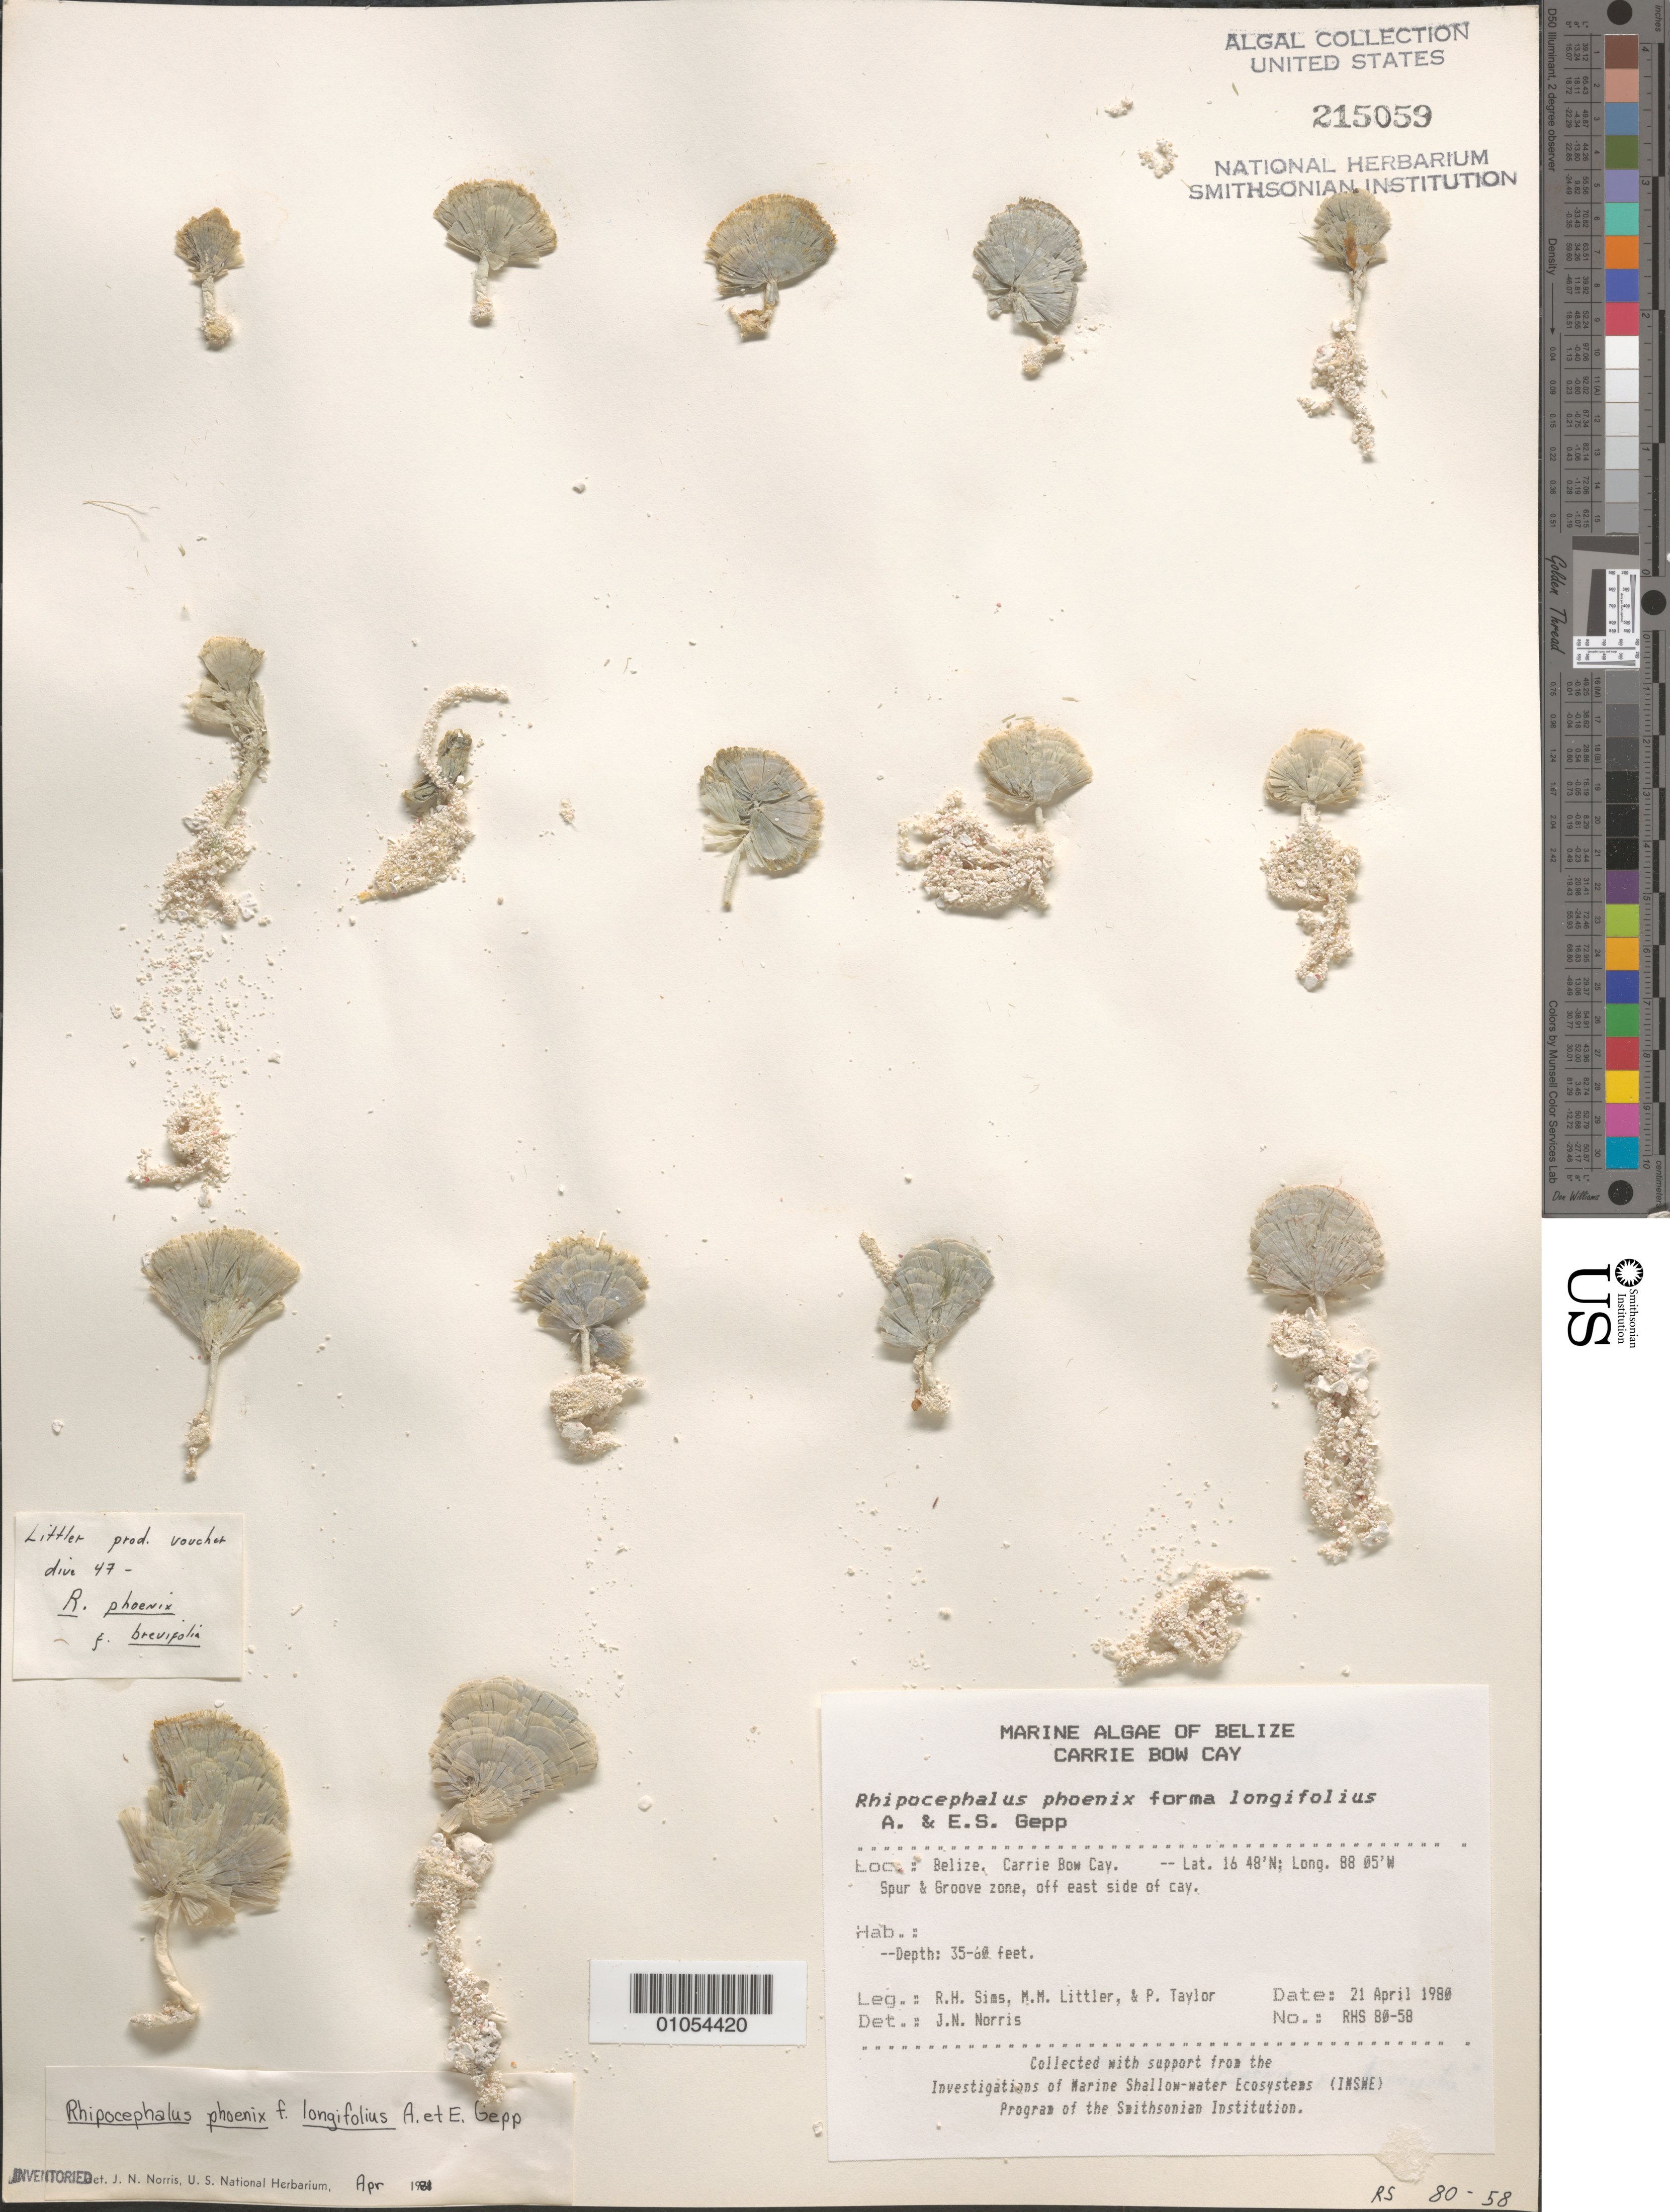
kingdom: Plantae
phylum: Chlorophyta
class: Ulvophyceae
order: Bryopsidales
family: Udoteaceae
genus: Rhipocephalus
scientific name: Rhipocephalus phoenix f. longifolius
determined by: Norris, James N.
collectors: R. H. Sims, M. M. Littler & P. R. Taylor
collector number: RHS 80-58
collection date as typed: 21 Apr 1980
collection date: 1980-04-21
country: Belize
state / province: Stann Creek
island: Carrie Bow Cay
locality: Spur and groove zone off east side of Carrie Bow Cay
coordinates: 16 48'N, 88 05'W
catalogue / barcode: US 215059